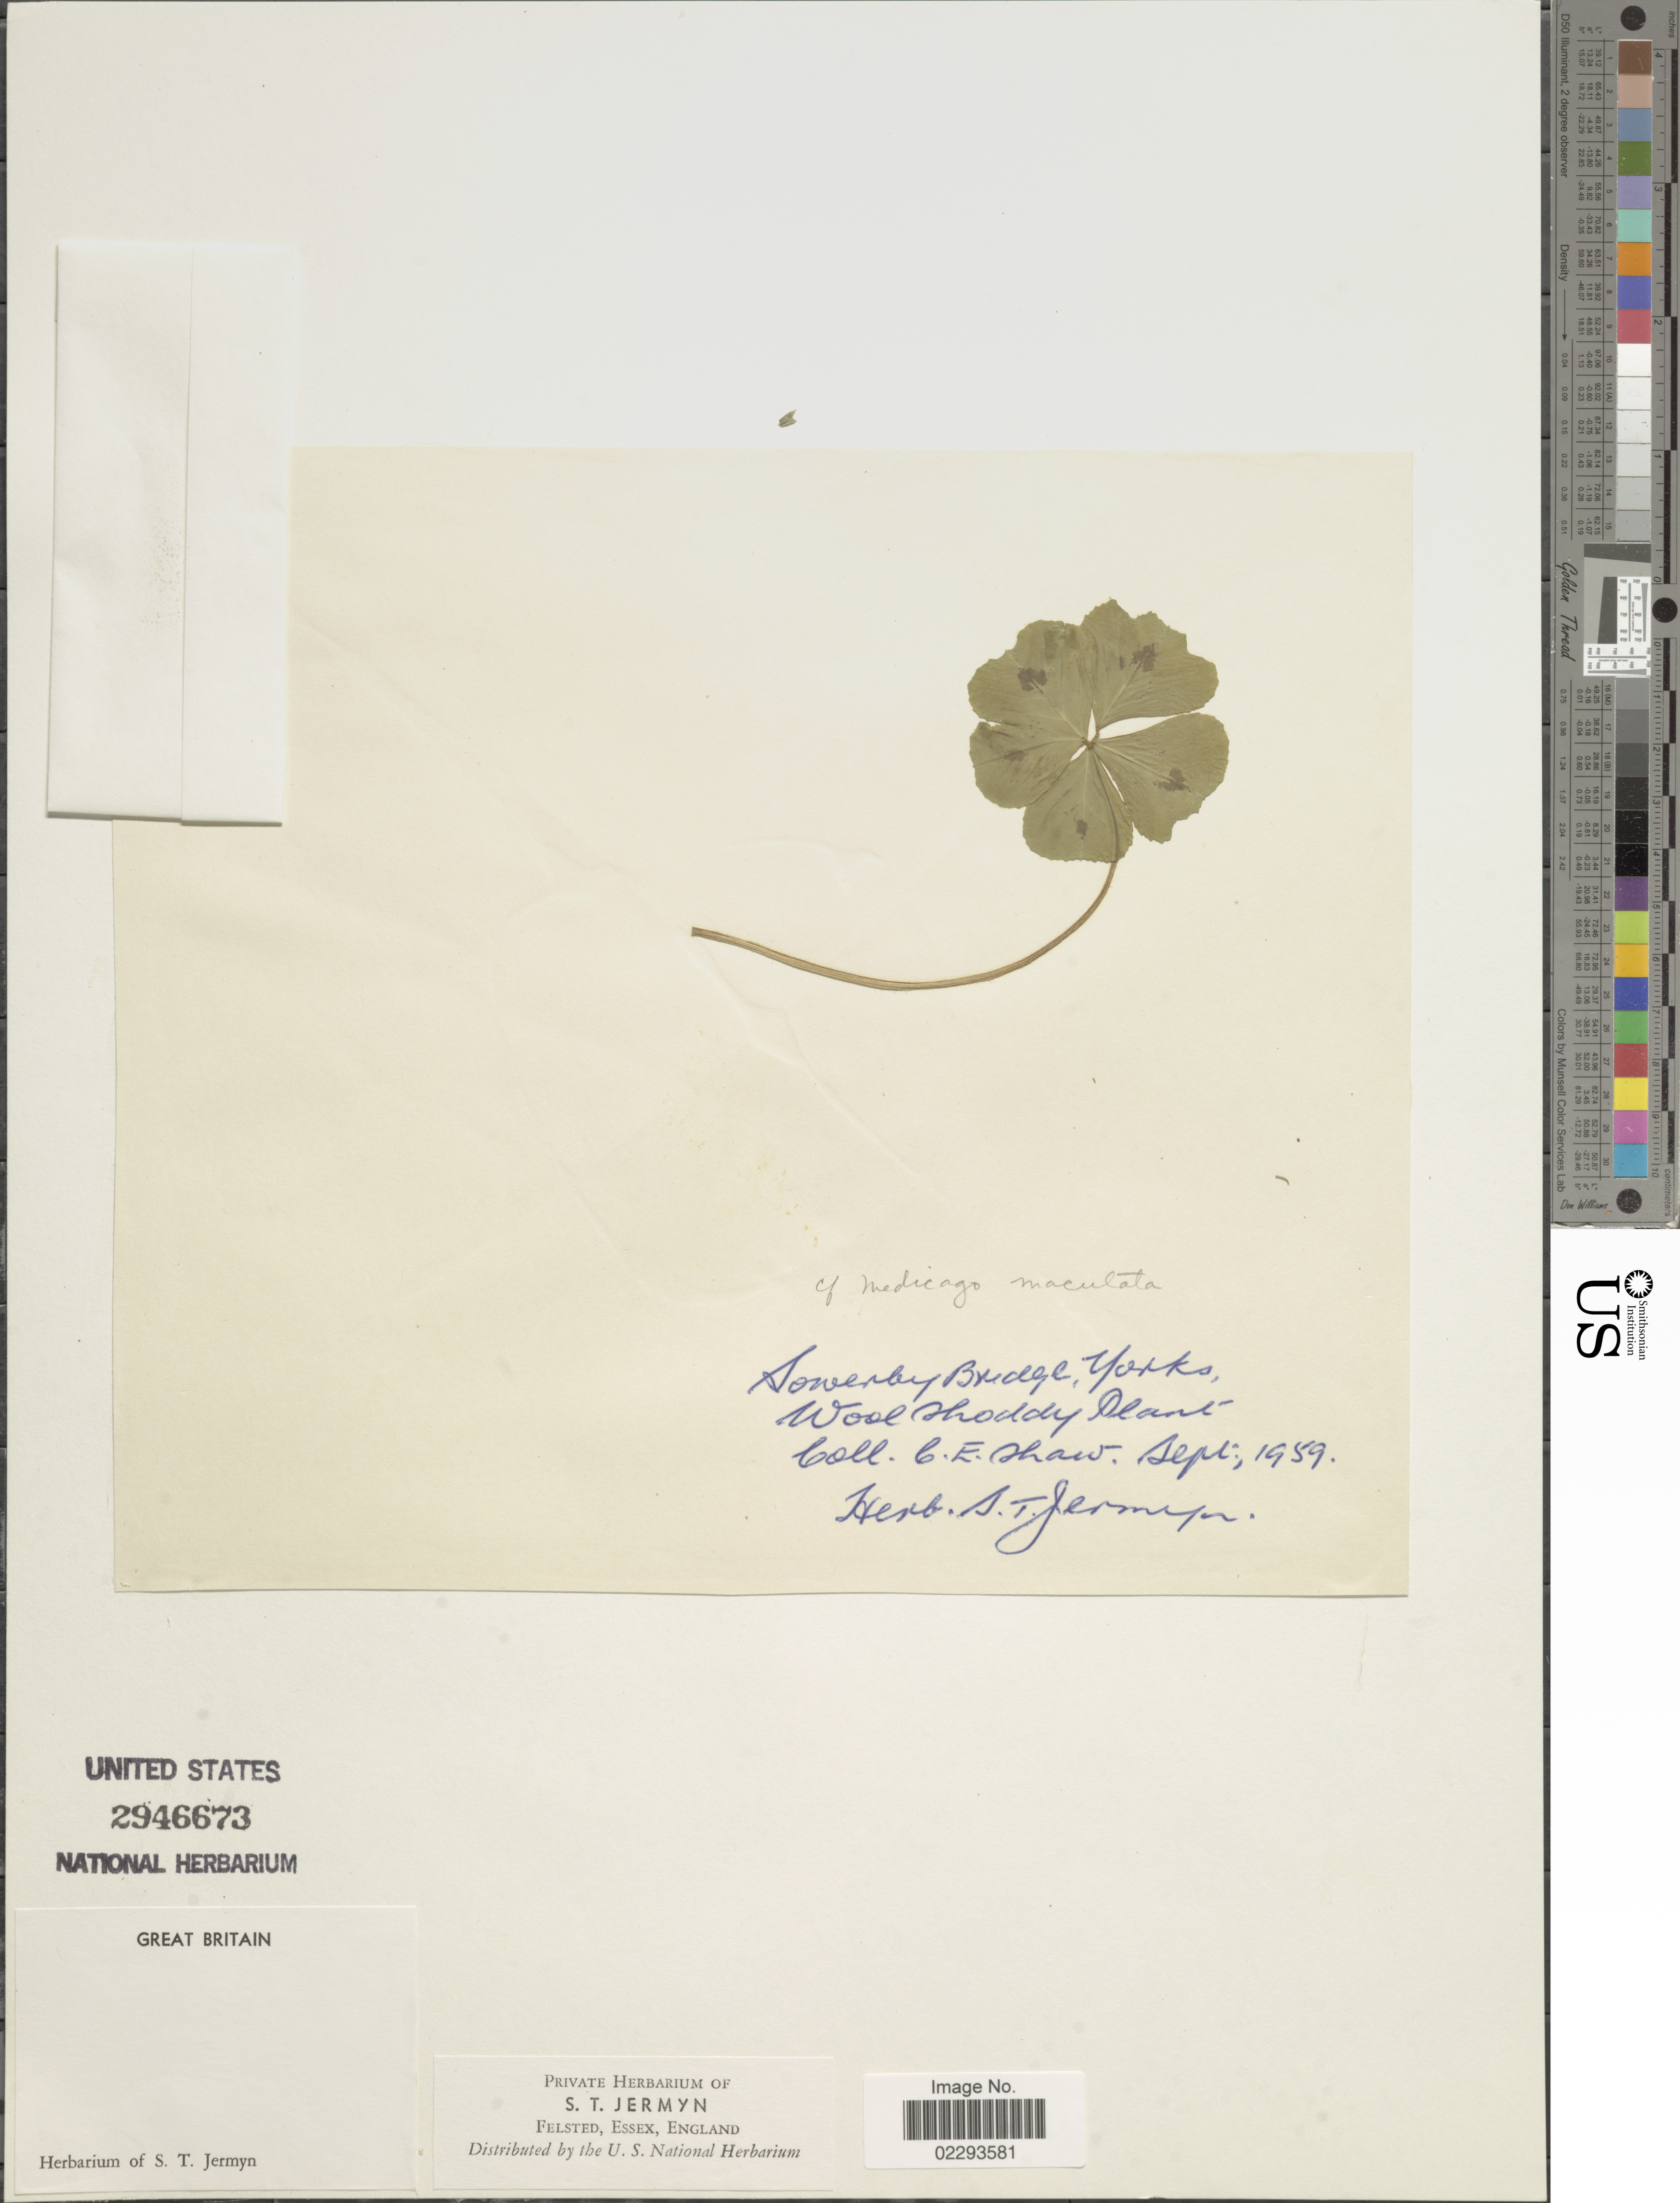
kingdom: Plantae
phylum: Tracheophyta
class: Magnoliopsida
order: Fabales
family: Fabaceae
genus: Medicago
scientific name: Medicago maculata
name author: Hook. & Arn.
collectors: C. Shaw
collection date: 1959-09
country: United Kingdom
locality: Great Britain, Towerby Bridge, Yorks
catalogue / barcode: US 2946673